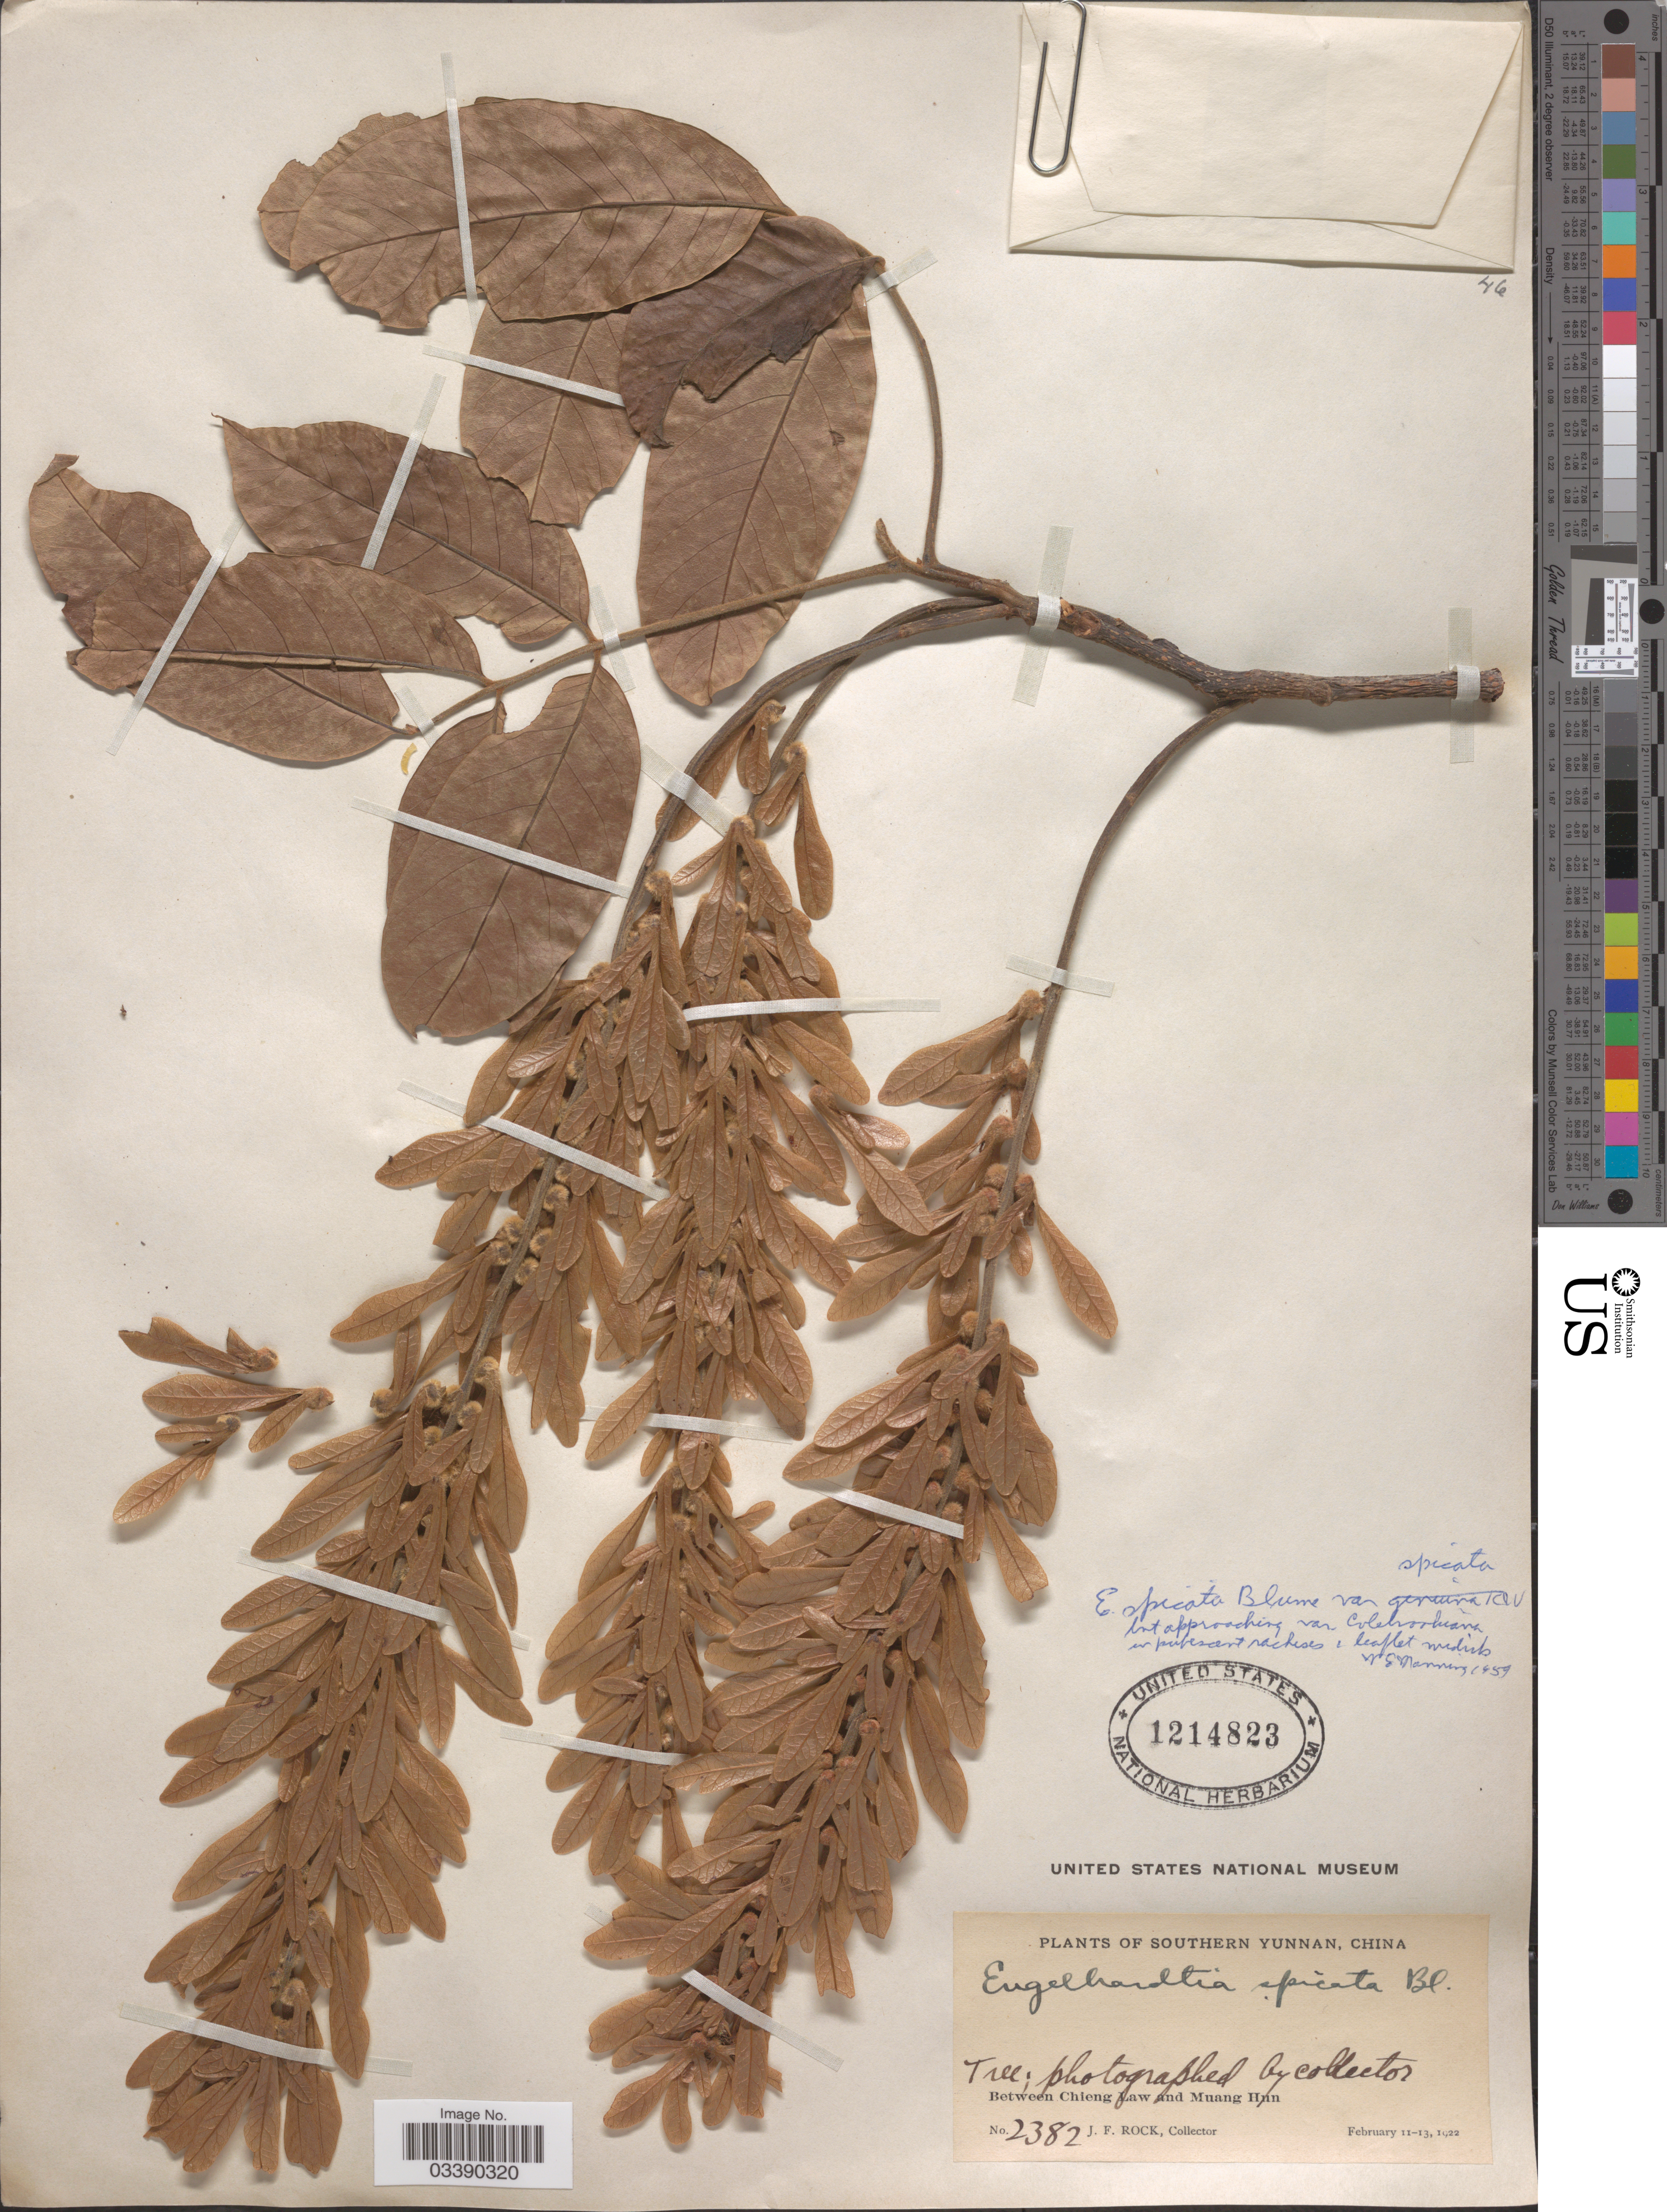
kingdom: Plantae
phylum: Tracheophyta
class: Magnoliopsida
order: Fagales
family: Juglandaceae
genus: Engelhardia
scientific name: Engelhardia spicata var. spicata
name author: Lesch. ex Blume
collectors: J. Rock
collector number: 2382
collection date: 1922-02-11/1922-02-13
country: China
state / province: Yunnan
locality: Southern Yunnan. Between Chieng Law and Muang Hun.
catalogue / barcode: US 1214823